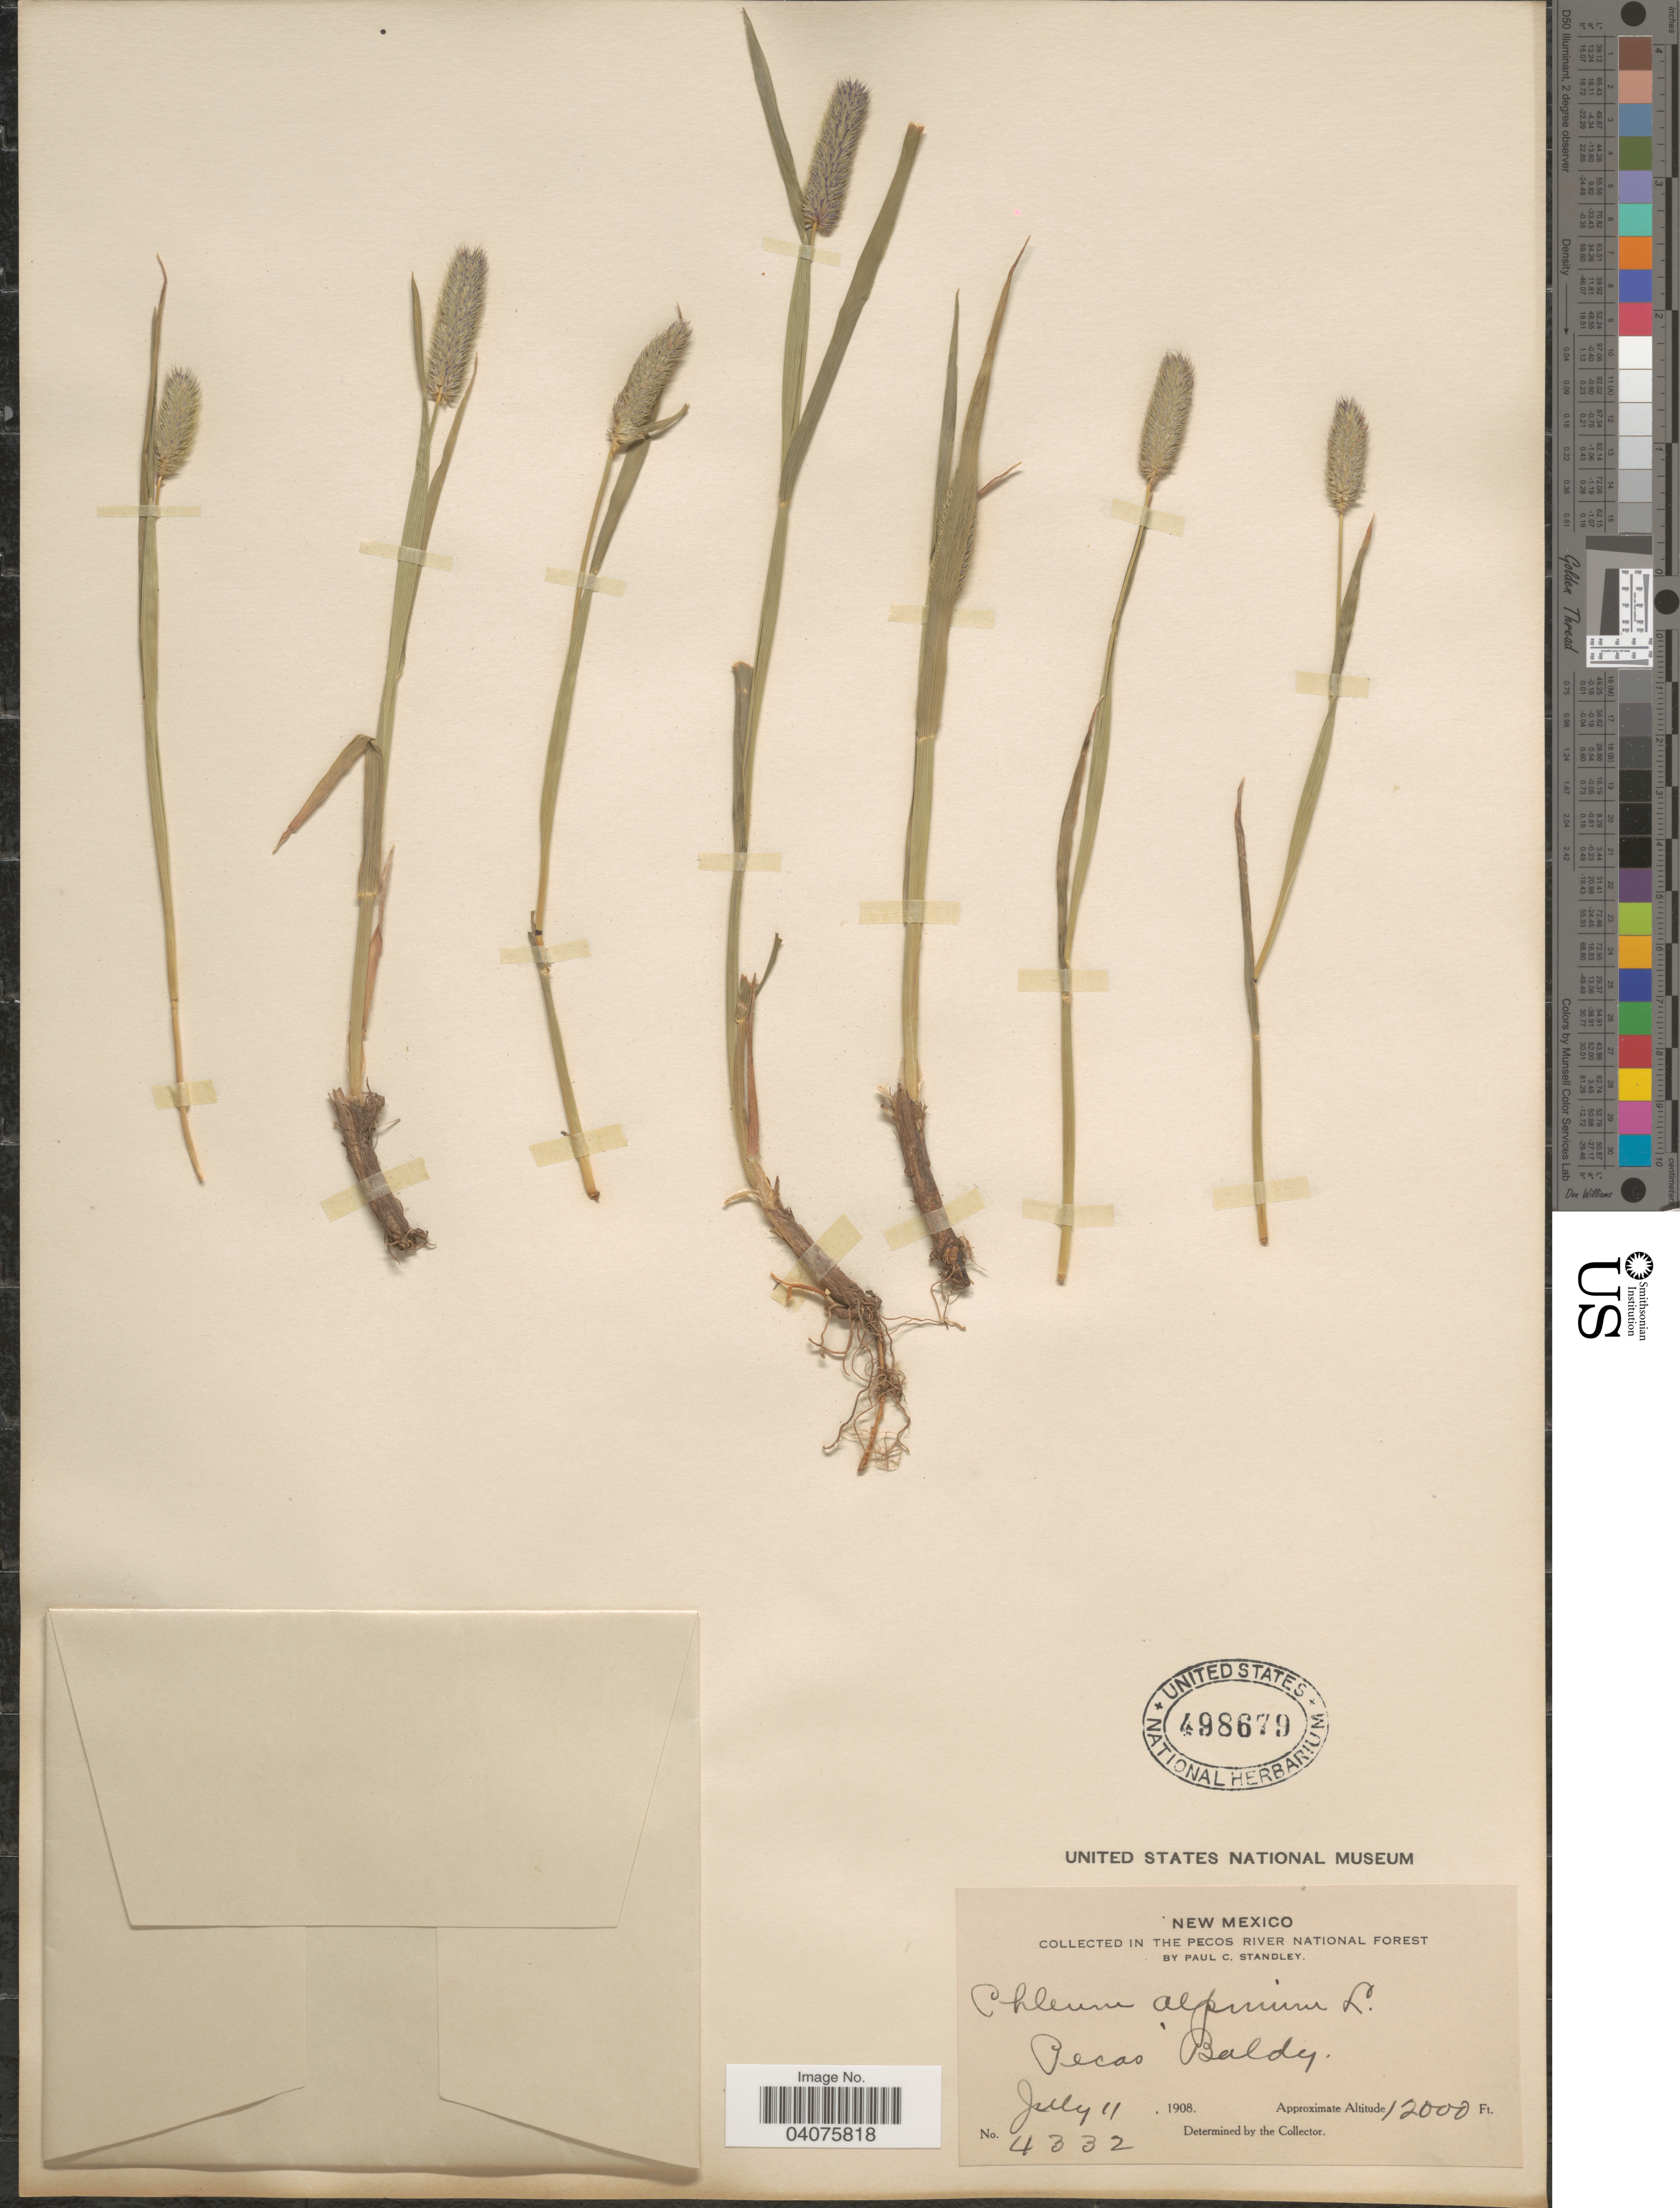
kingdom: Plantae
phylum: Tracheophyta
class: Liliopsida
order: Poales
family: Poaceae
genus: Phleum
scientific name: Phleum alpinum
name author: L.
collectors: P. C. Standley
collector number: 4332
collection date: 1908-07-11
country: United States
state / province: New Mexico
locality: In the Pecos River National Forest. Pecos Baldy.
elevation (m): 3658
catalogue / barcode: US 498679